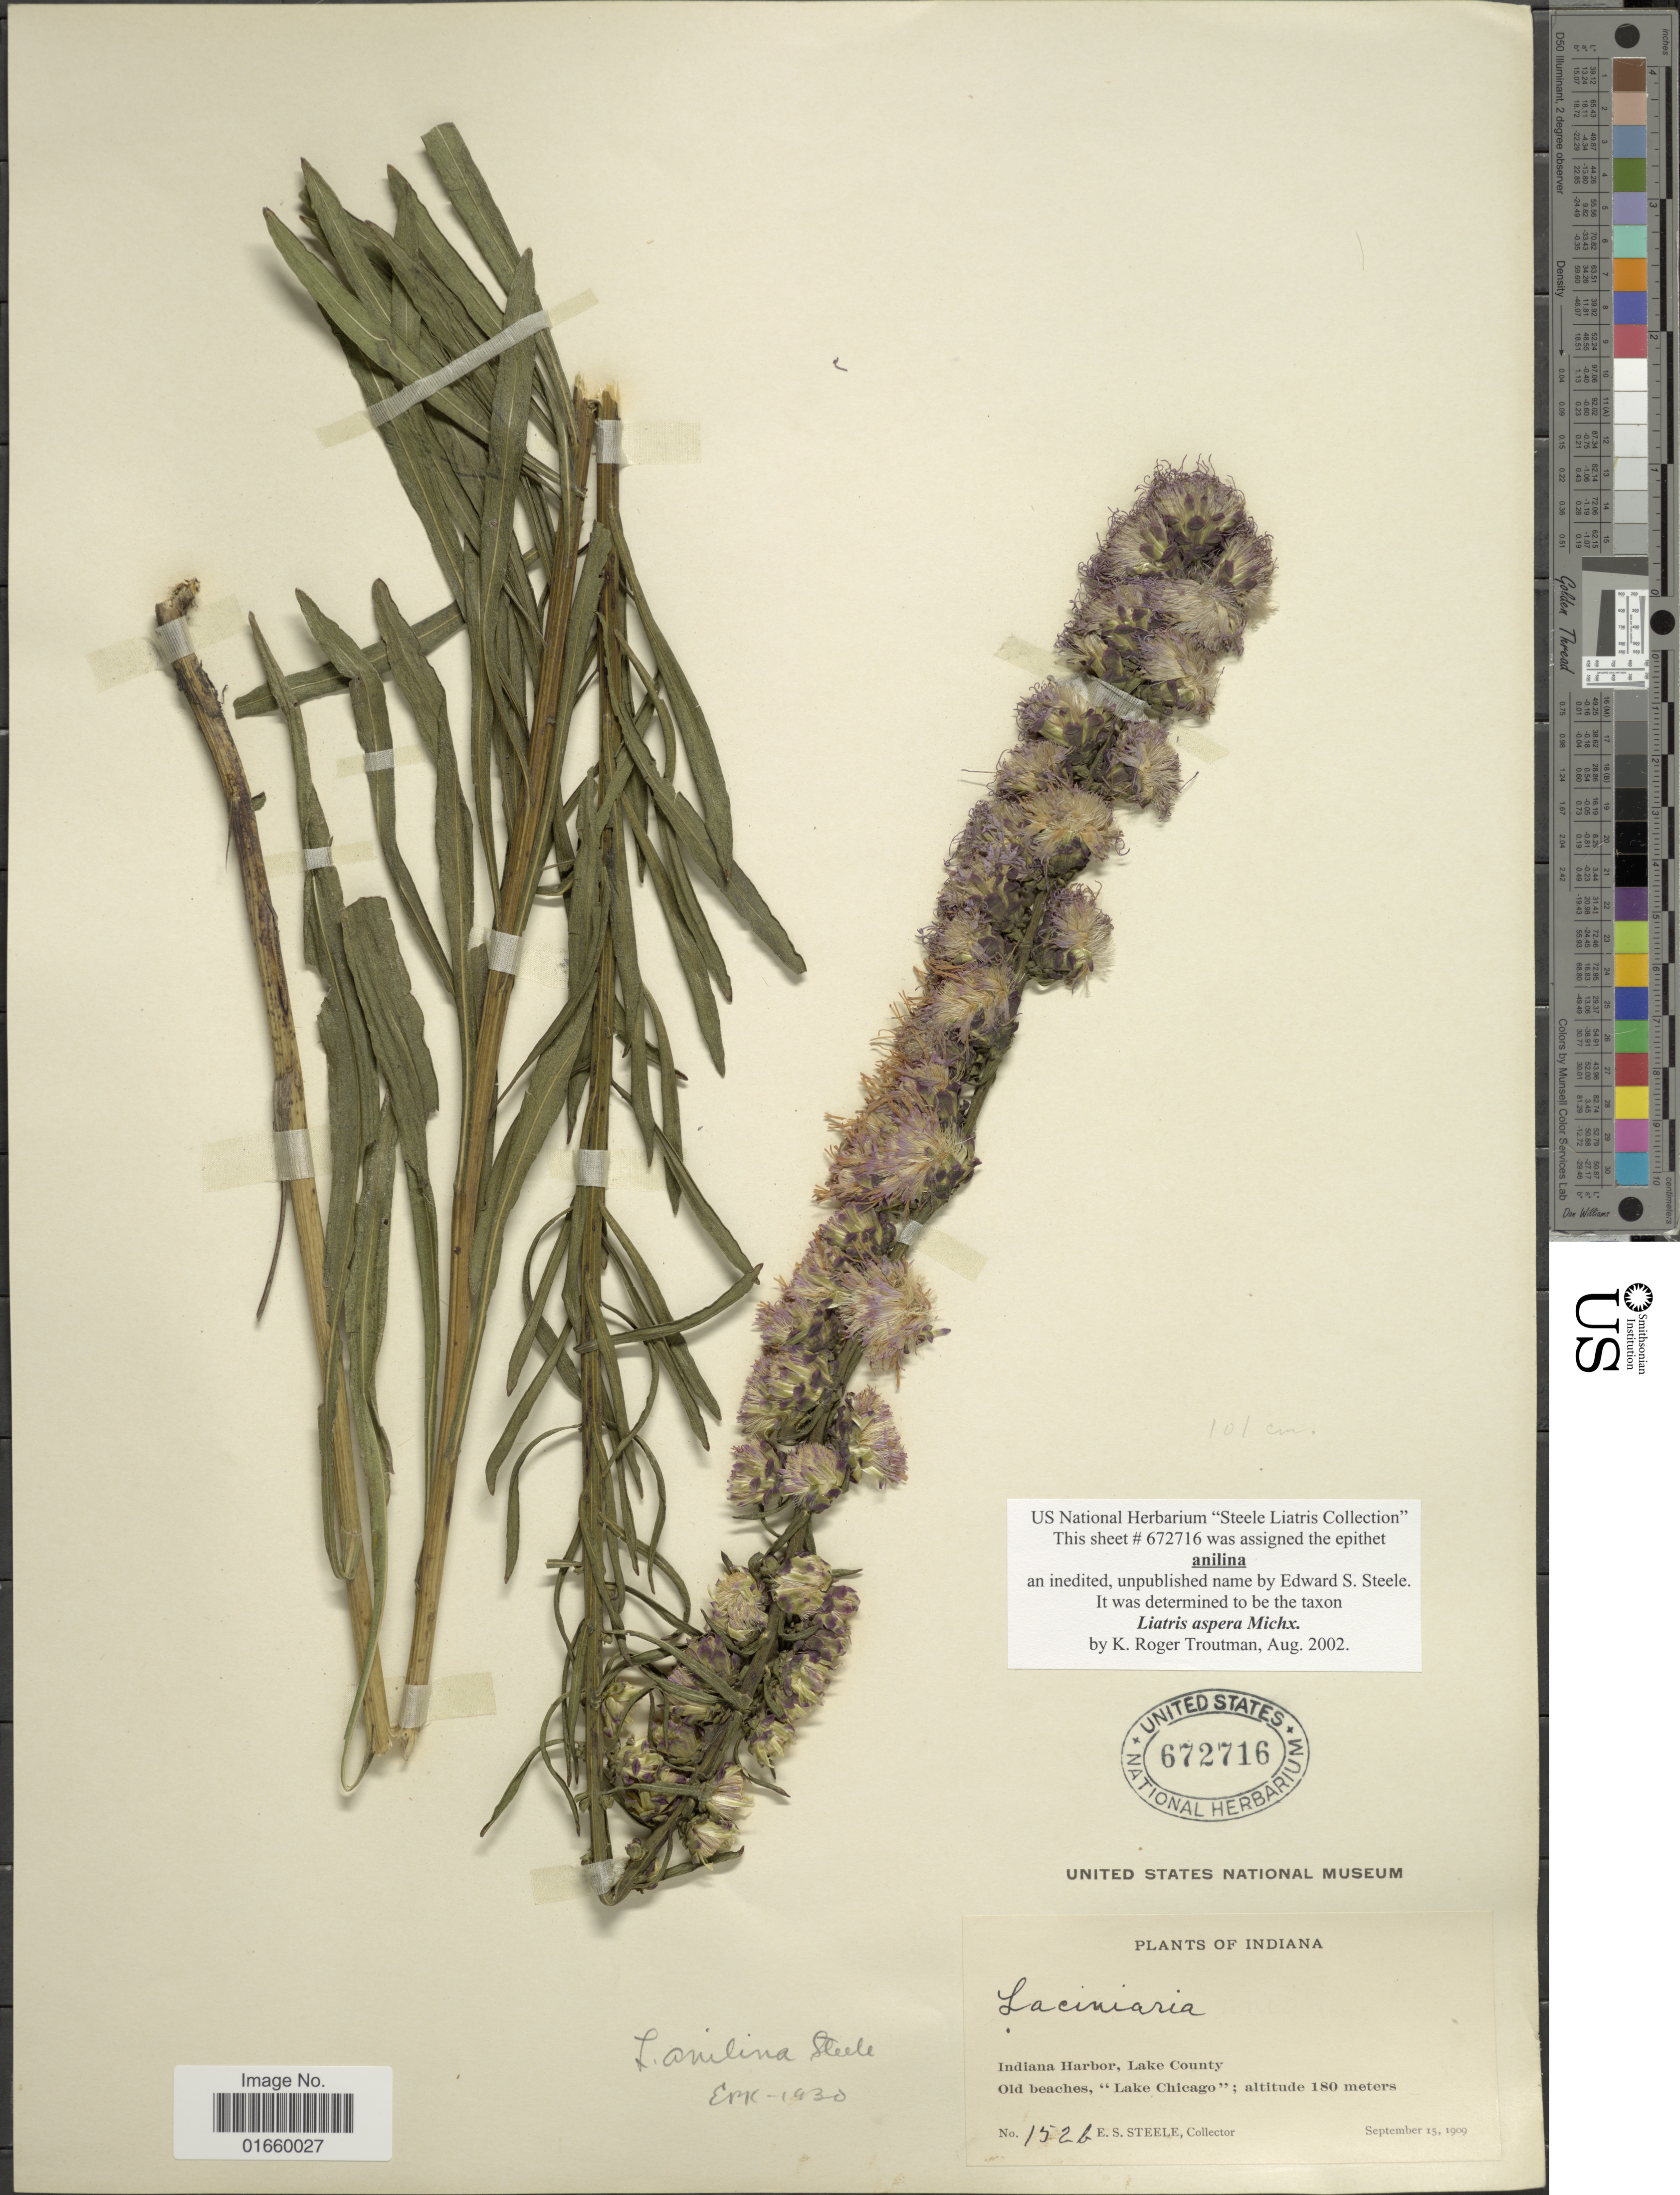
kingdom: Plantae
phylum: Tracheophyta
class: Magnoliopsida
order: Asterales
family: Asteraceae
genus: Liatris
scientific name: Liatris aspera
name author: Michx.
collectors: E. Steele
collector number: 152b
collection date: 1909-09-15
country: United States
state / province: Indiana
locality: Indiana Harbor, Lake County, Old Beaches, "Lake Chicago"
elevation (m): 180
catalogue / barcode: US 672716